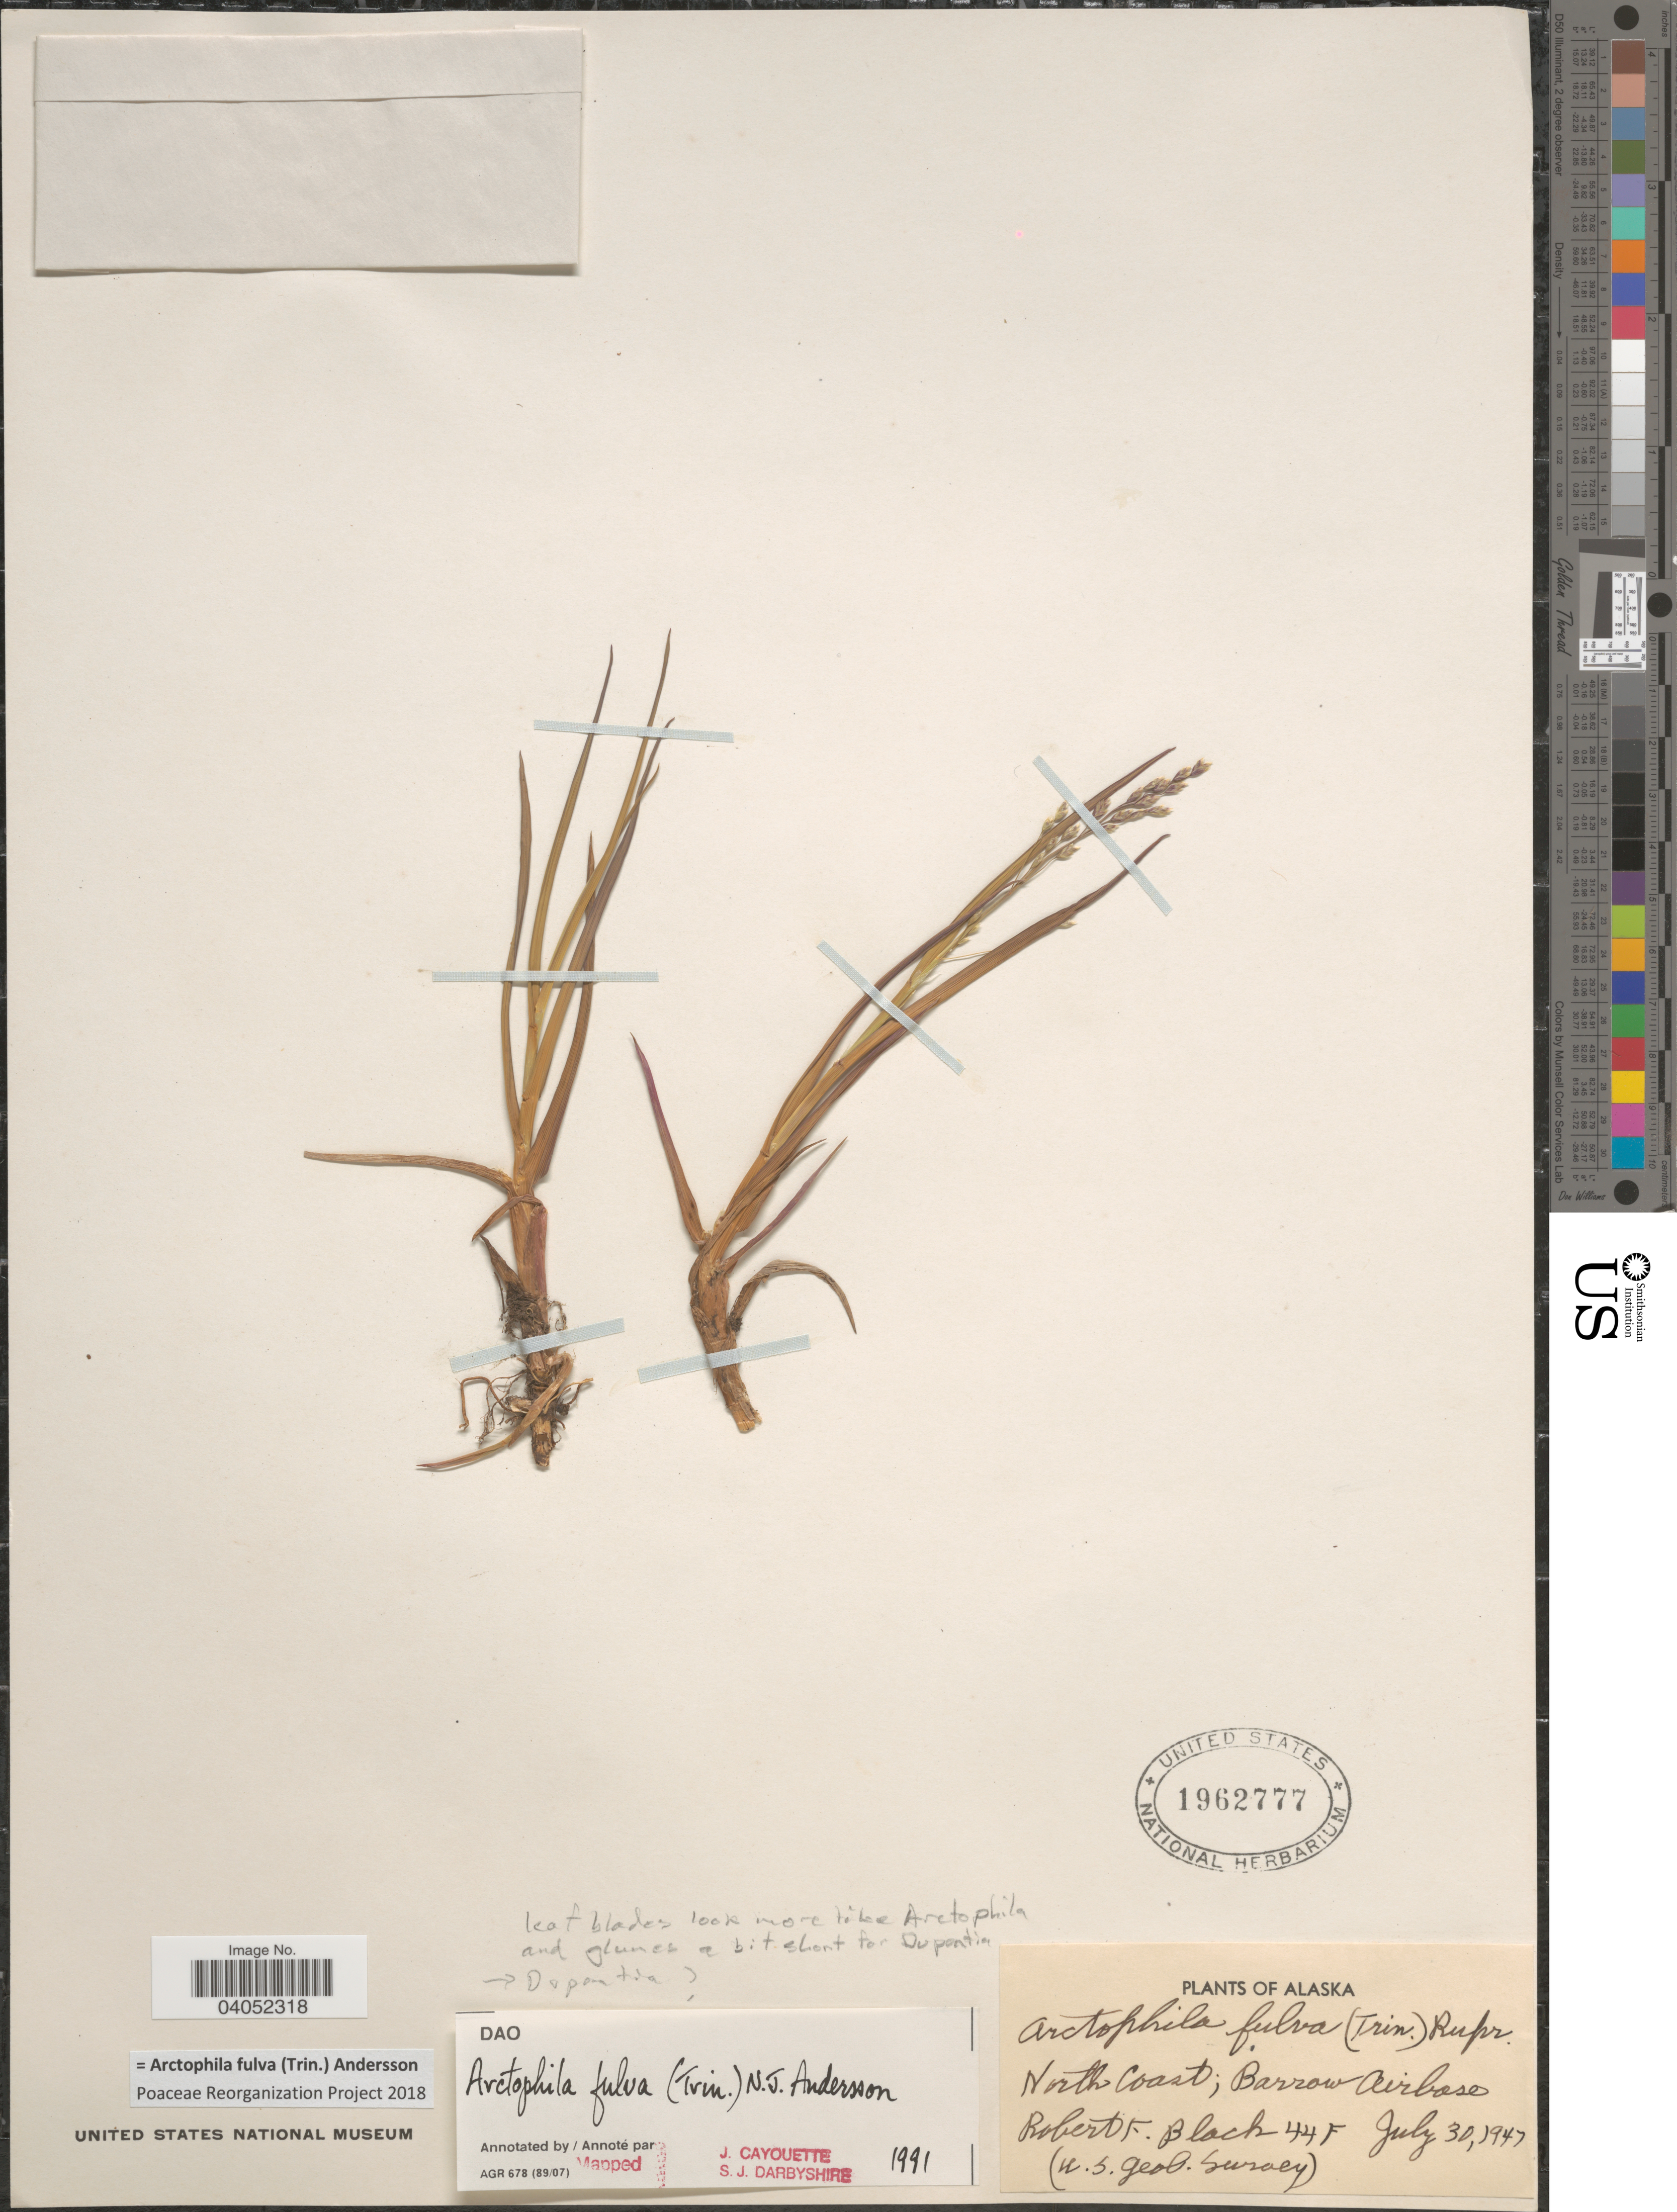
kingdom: Plantae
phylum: Tracheophyta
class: Liliopsida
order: Poales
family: Poaceae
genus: Arctophila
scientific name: Arctophila fulva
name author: (Trin.) Andersson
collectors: R. F. Black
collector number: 44F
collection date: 1947-07-30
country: United States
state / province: Alaska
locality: North Coast; Barrow Airbase.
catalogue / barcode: US 1962777